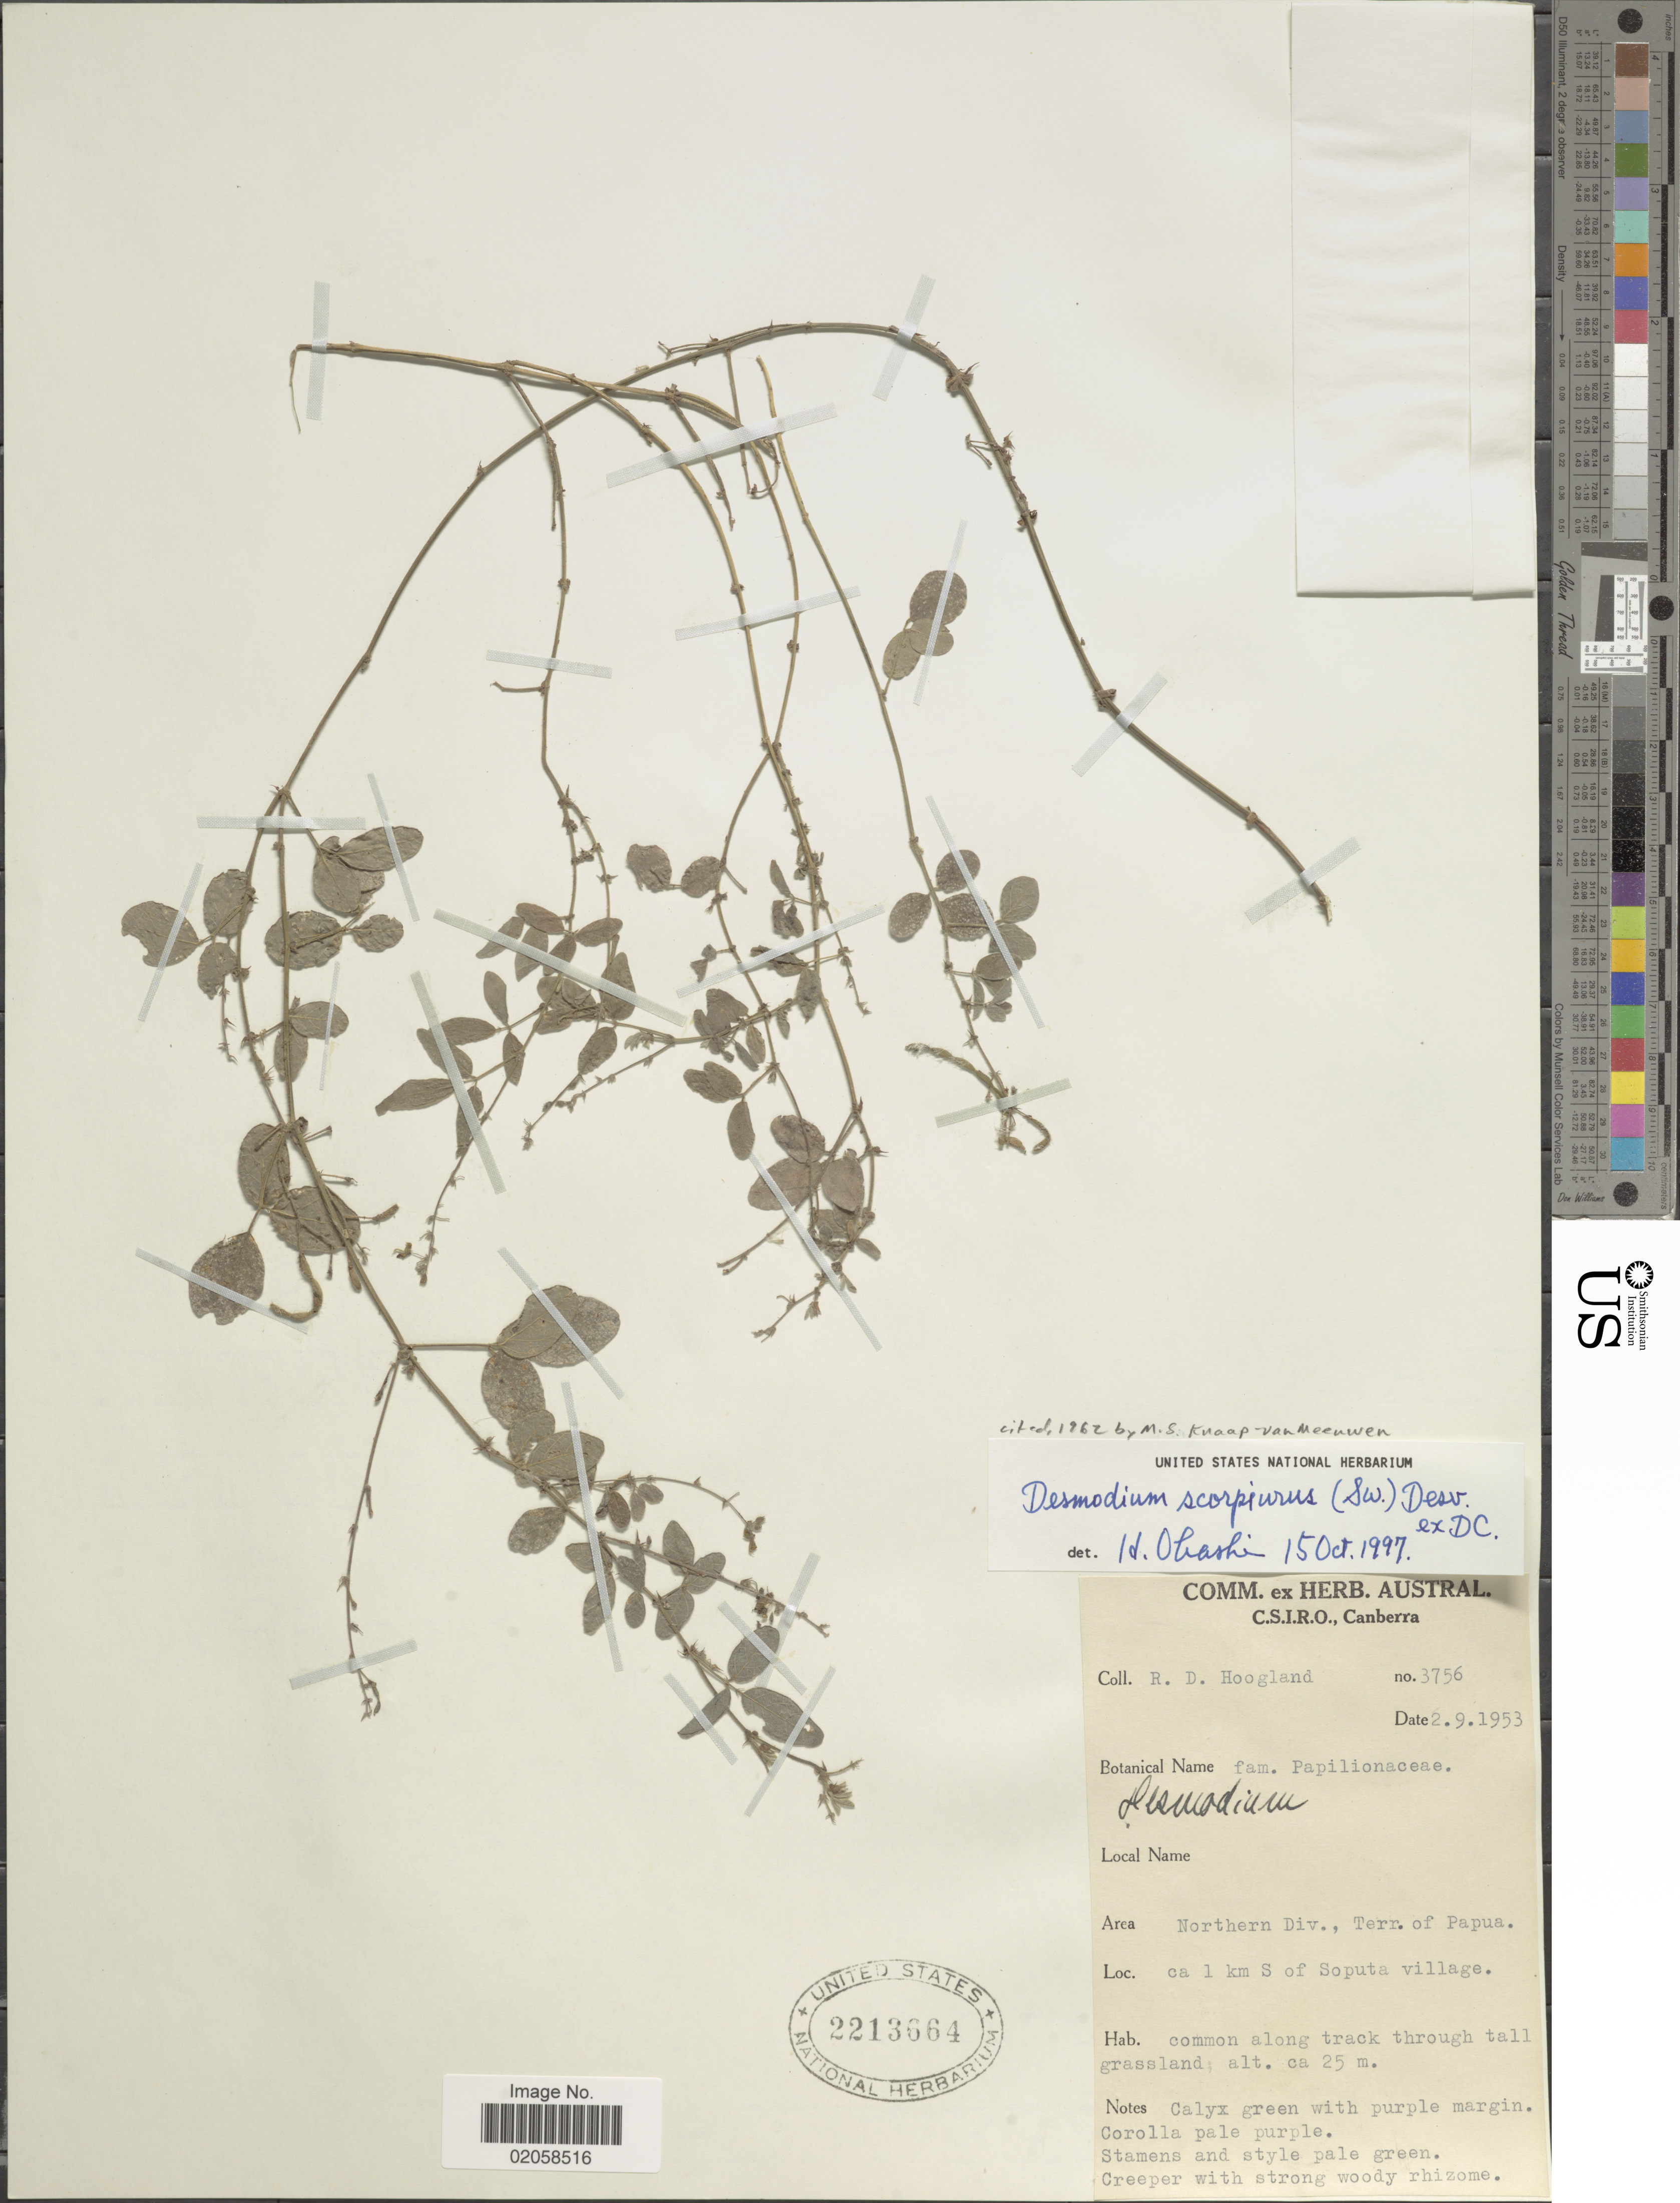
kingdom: Plantae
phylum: Tracheophyta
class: Magnoliopsida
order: Fabales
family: Fabaceae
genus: Desmodium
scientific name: Desmodium scorpiurus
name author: (Sw.) Desv. ex DC.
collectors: R. D. Hoogland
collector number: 3756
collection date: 1953-09-02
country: Papua New Guinea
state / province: Northern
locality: Northern Div., Terr. of Papua, ca 1 km S of Soputa Village, common along track through tall grassland.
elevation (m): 25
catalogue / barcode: US 2213664